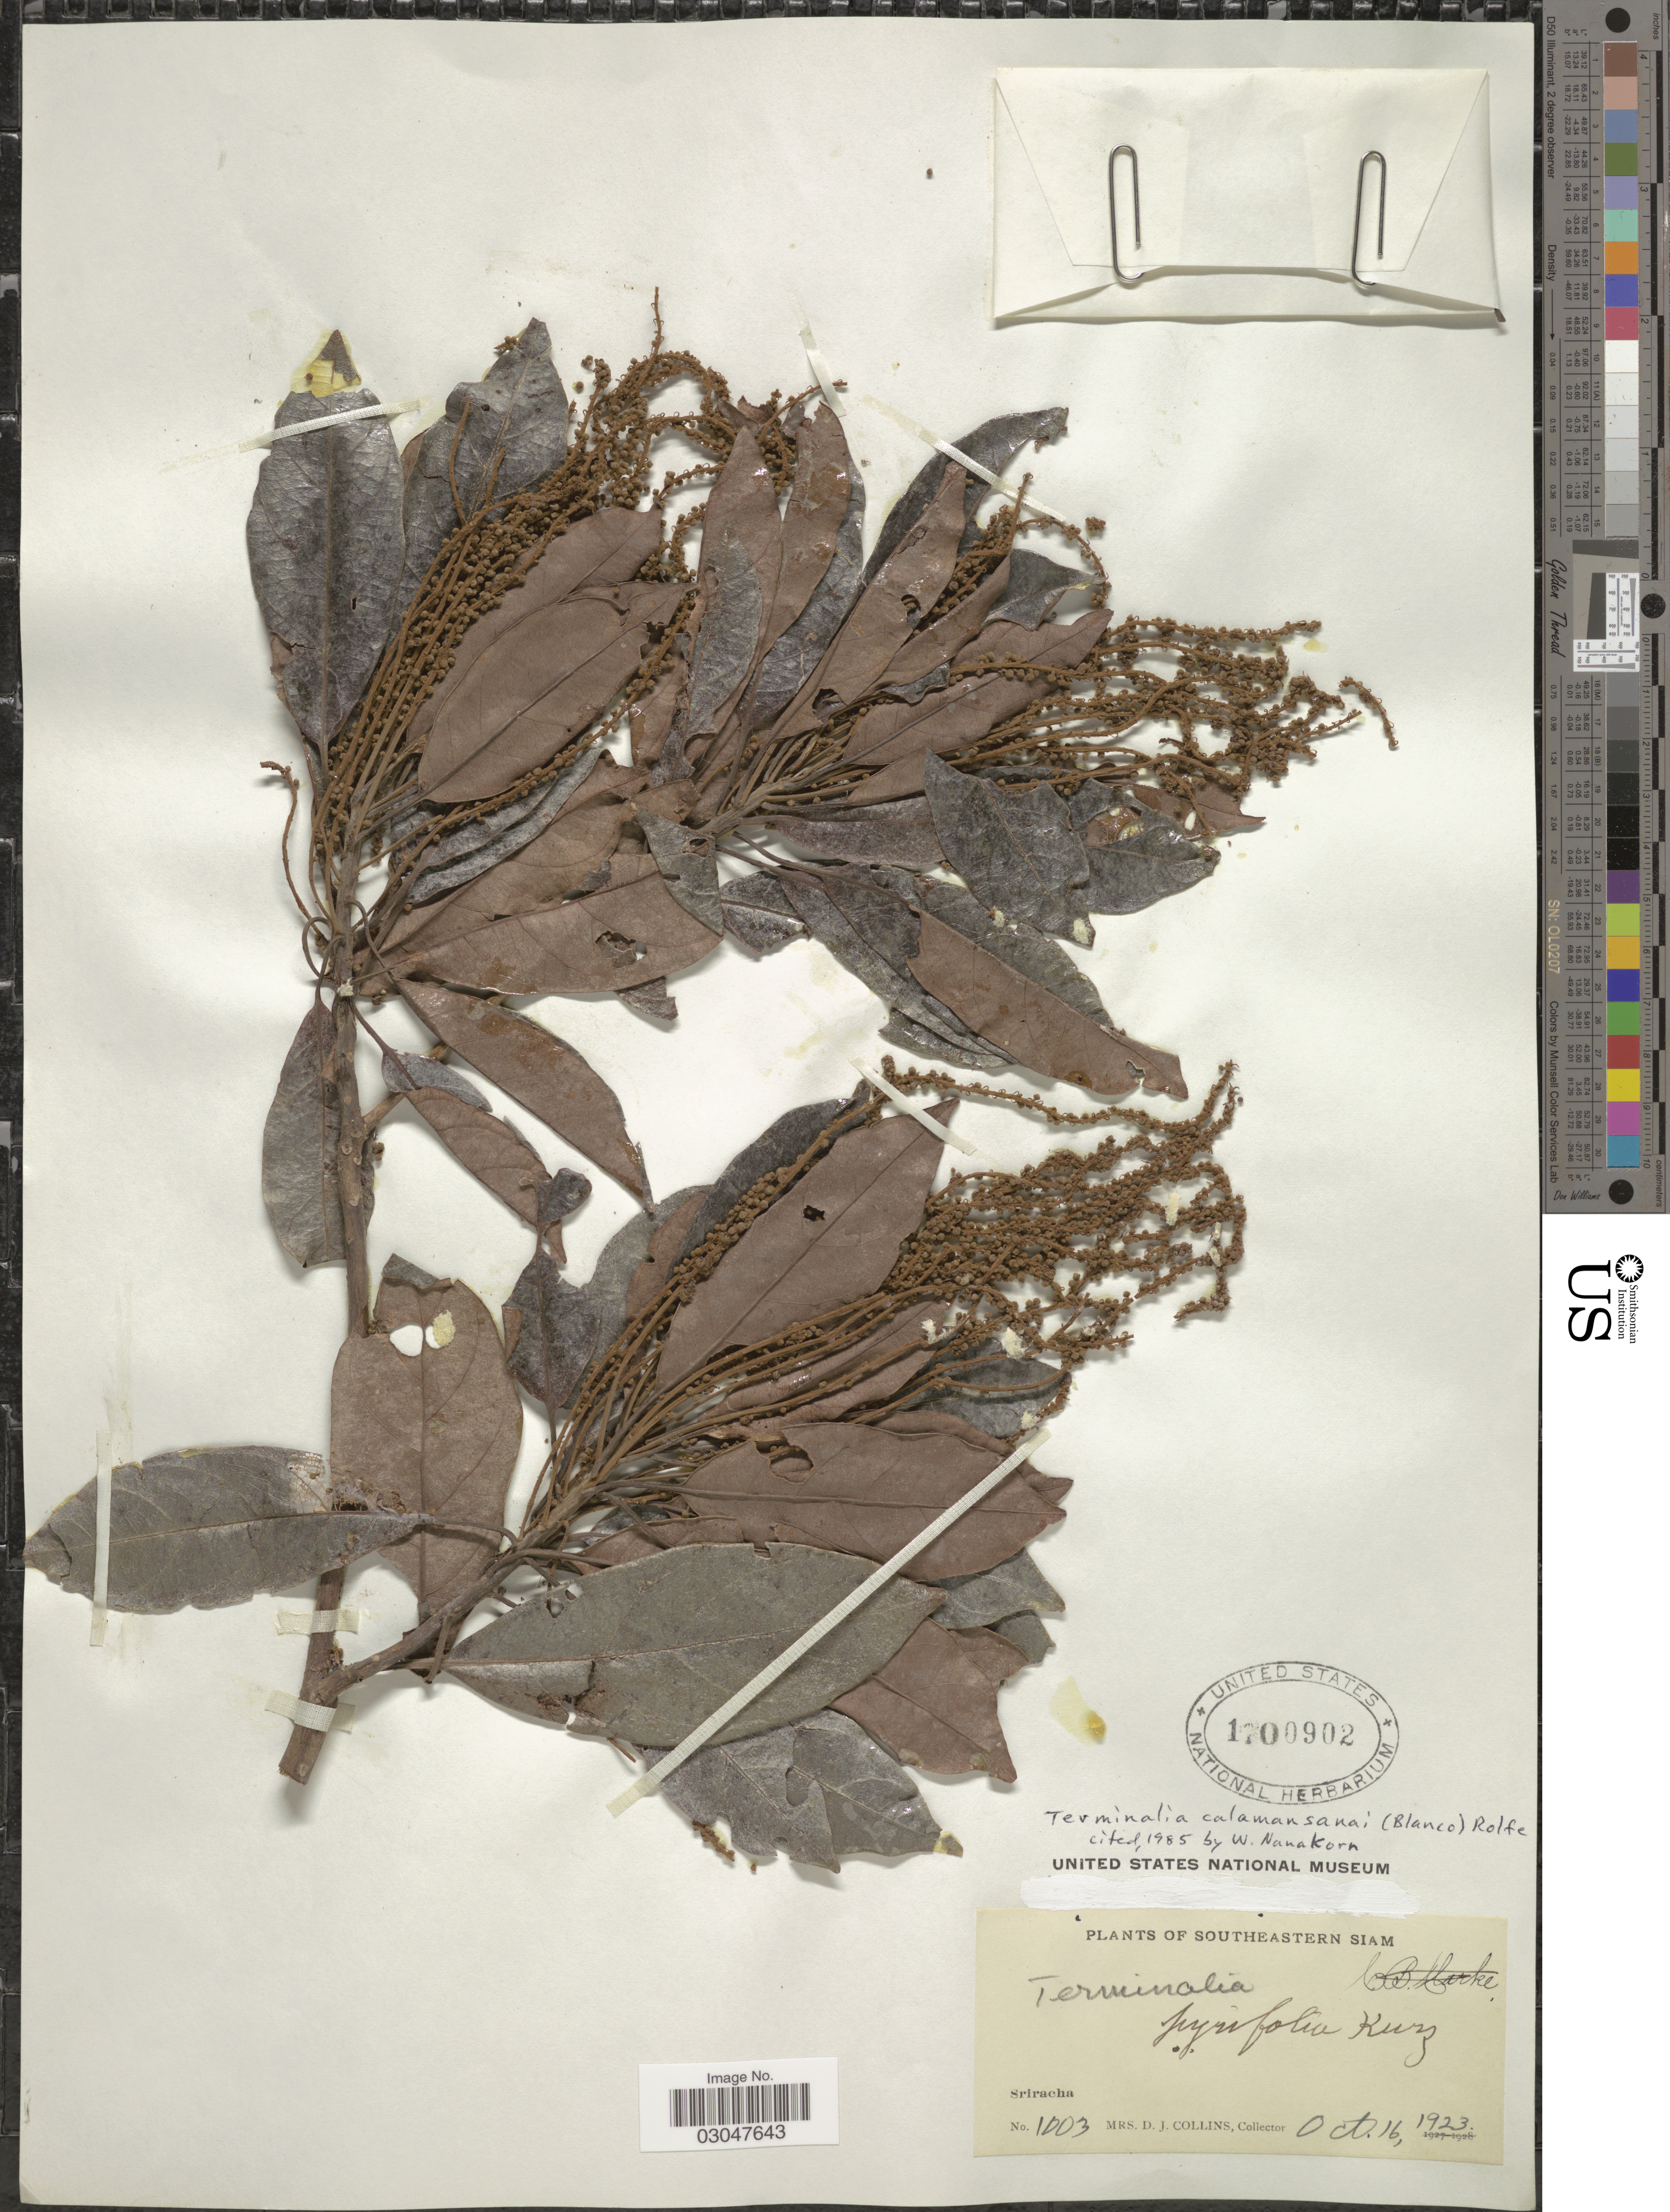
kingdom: Plantae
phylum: Tracheophyta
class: Magnoliopsida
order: Myrtales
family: Combretaceae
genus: Terminalia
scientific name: Terminalia calamansanai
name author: (Blanco) Rolfe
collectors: Mrs. D. J. Collins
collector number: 1003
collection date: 1923-10-16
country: Thailand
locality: Southeastern Siam. Sriracha.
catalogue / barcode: US 1700902